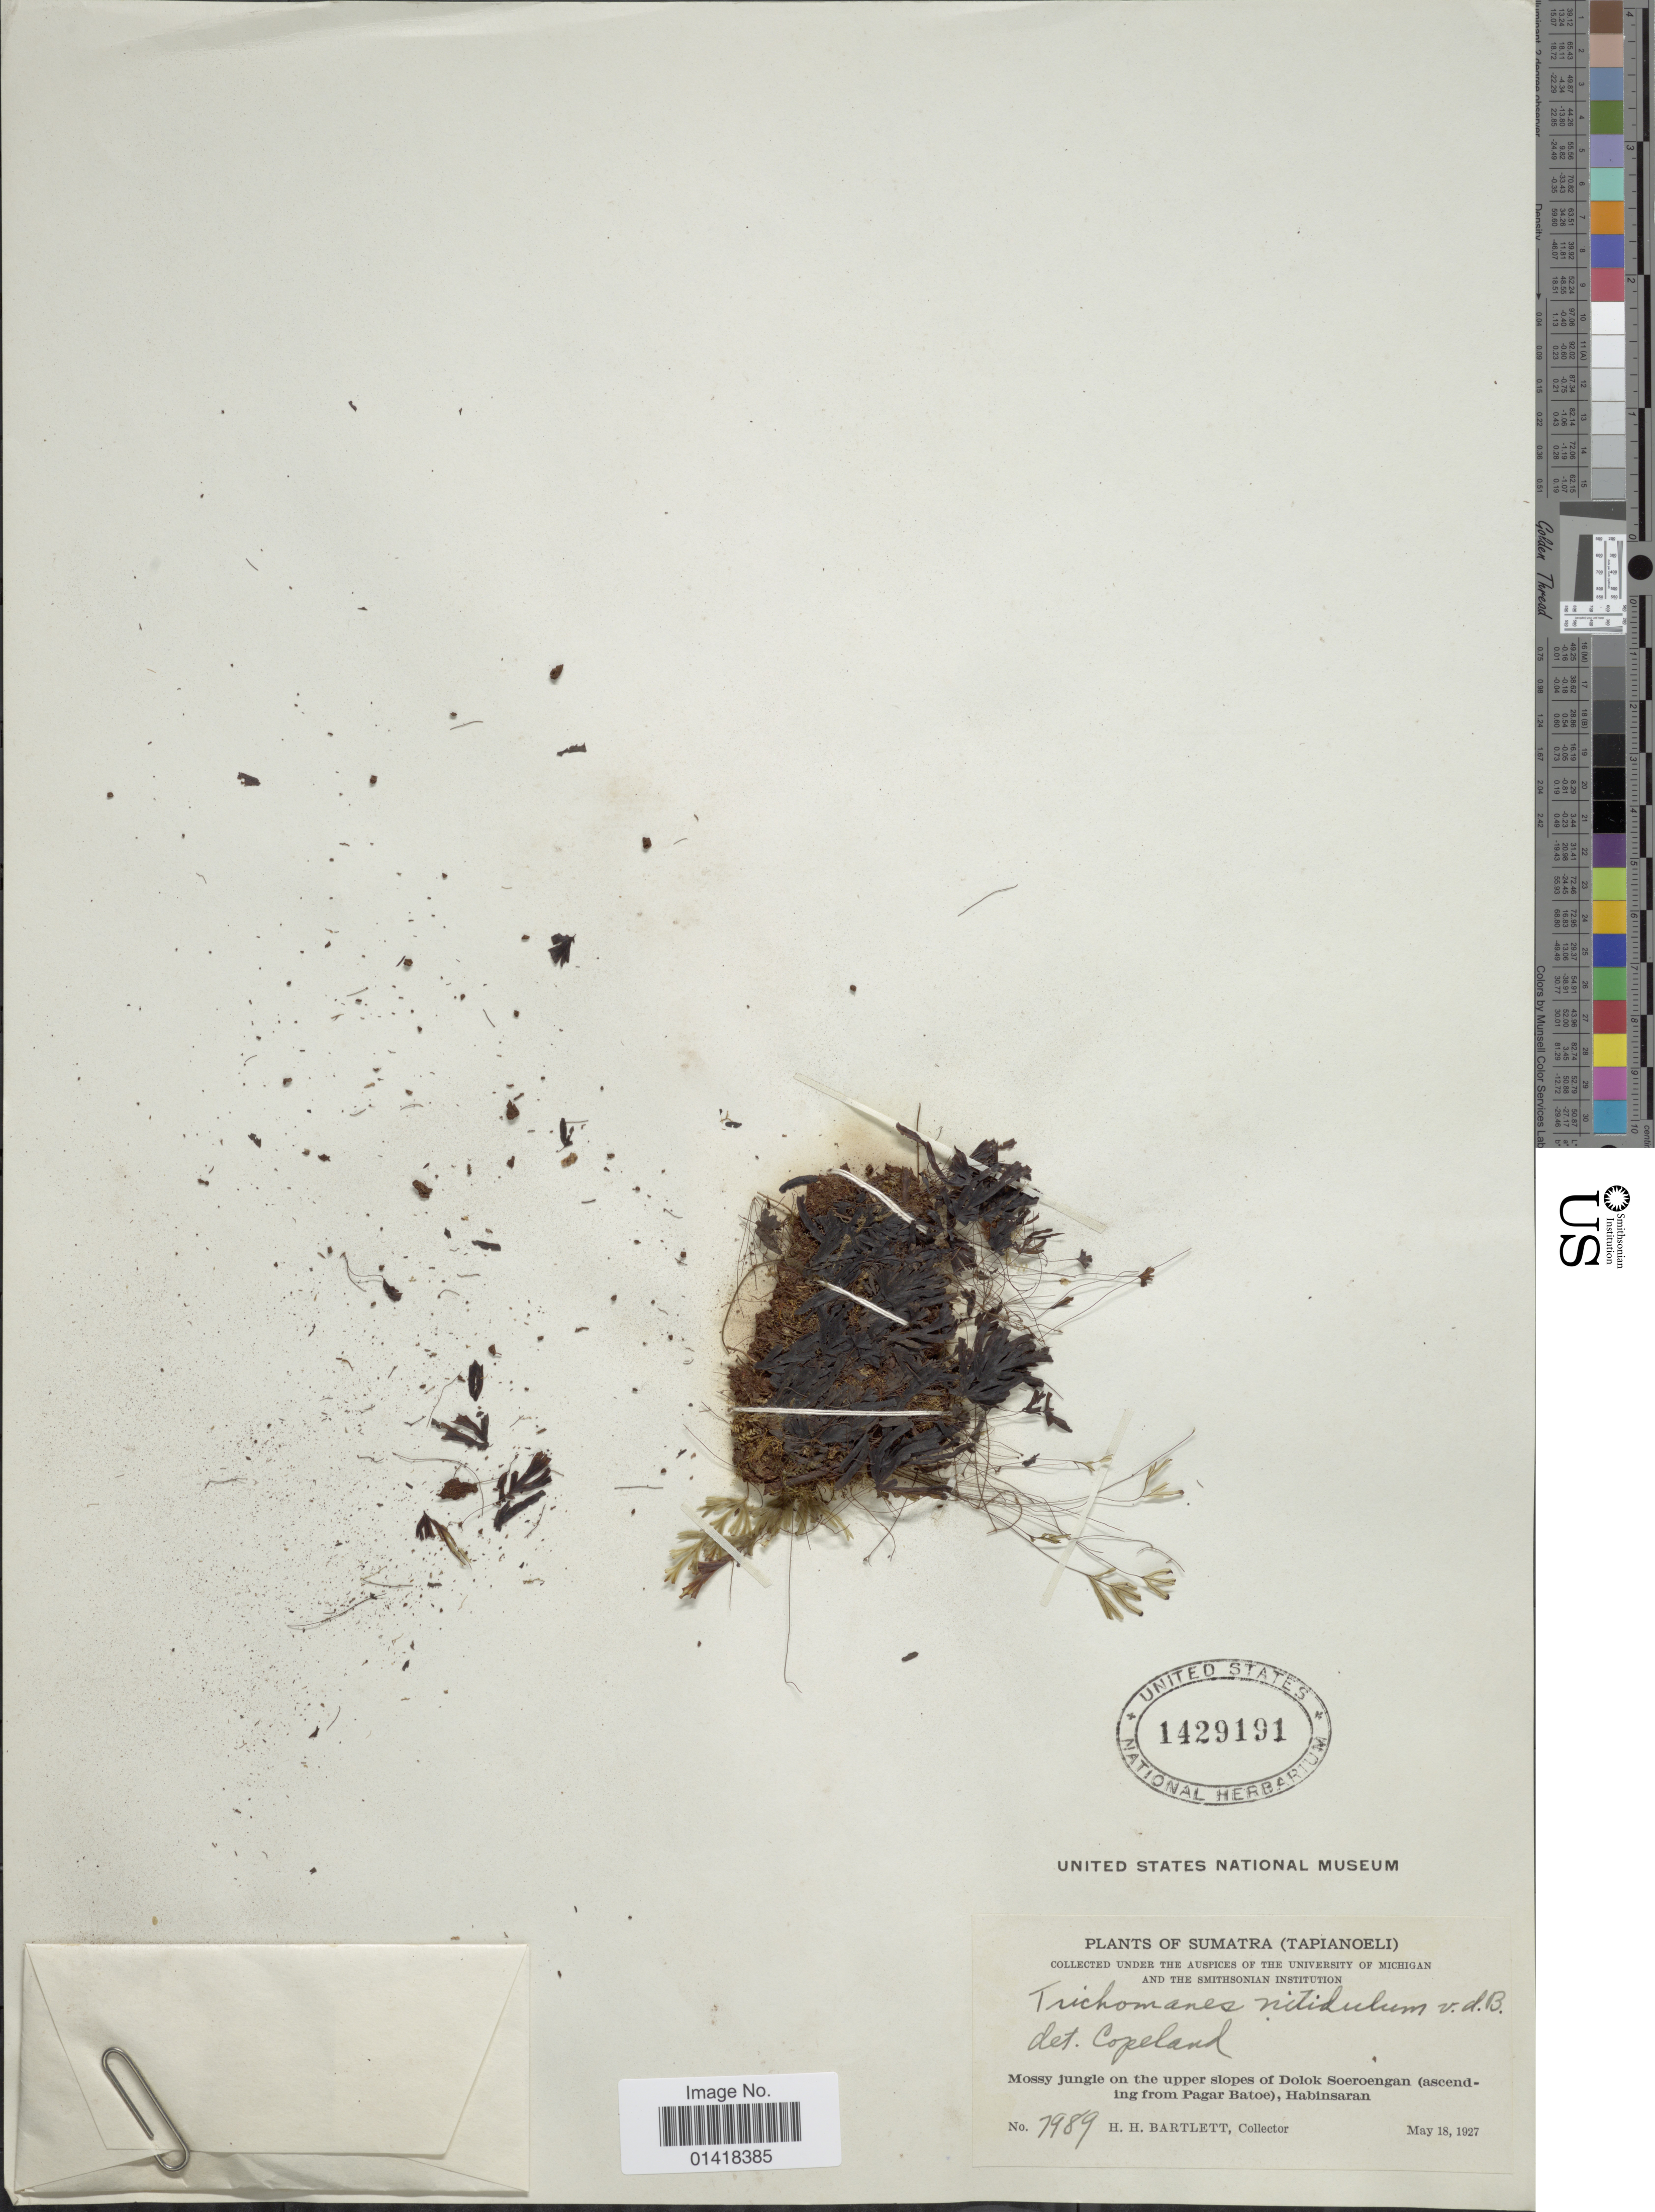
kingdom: Plantae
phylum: Tracheophyta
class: Polypodiopsida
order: Hymenophyllales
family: Hymenophyllaceae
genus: Hymenophyllum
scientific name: Hymenophyllum nitidulum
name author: (Bosch) Ebihara & K. Iwats.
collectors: H. H. Bartlett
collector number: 7989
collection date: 1927-05-18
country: Indonesia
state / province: Sumatra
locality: Tapianoeli. Mossy jungle on the upper slopes of Dolok Soeroengan (ascending from Pagar Batoe), Habinsaran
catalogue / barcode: US 1429191